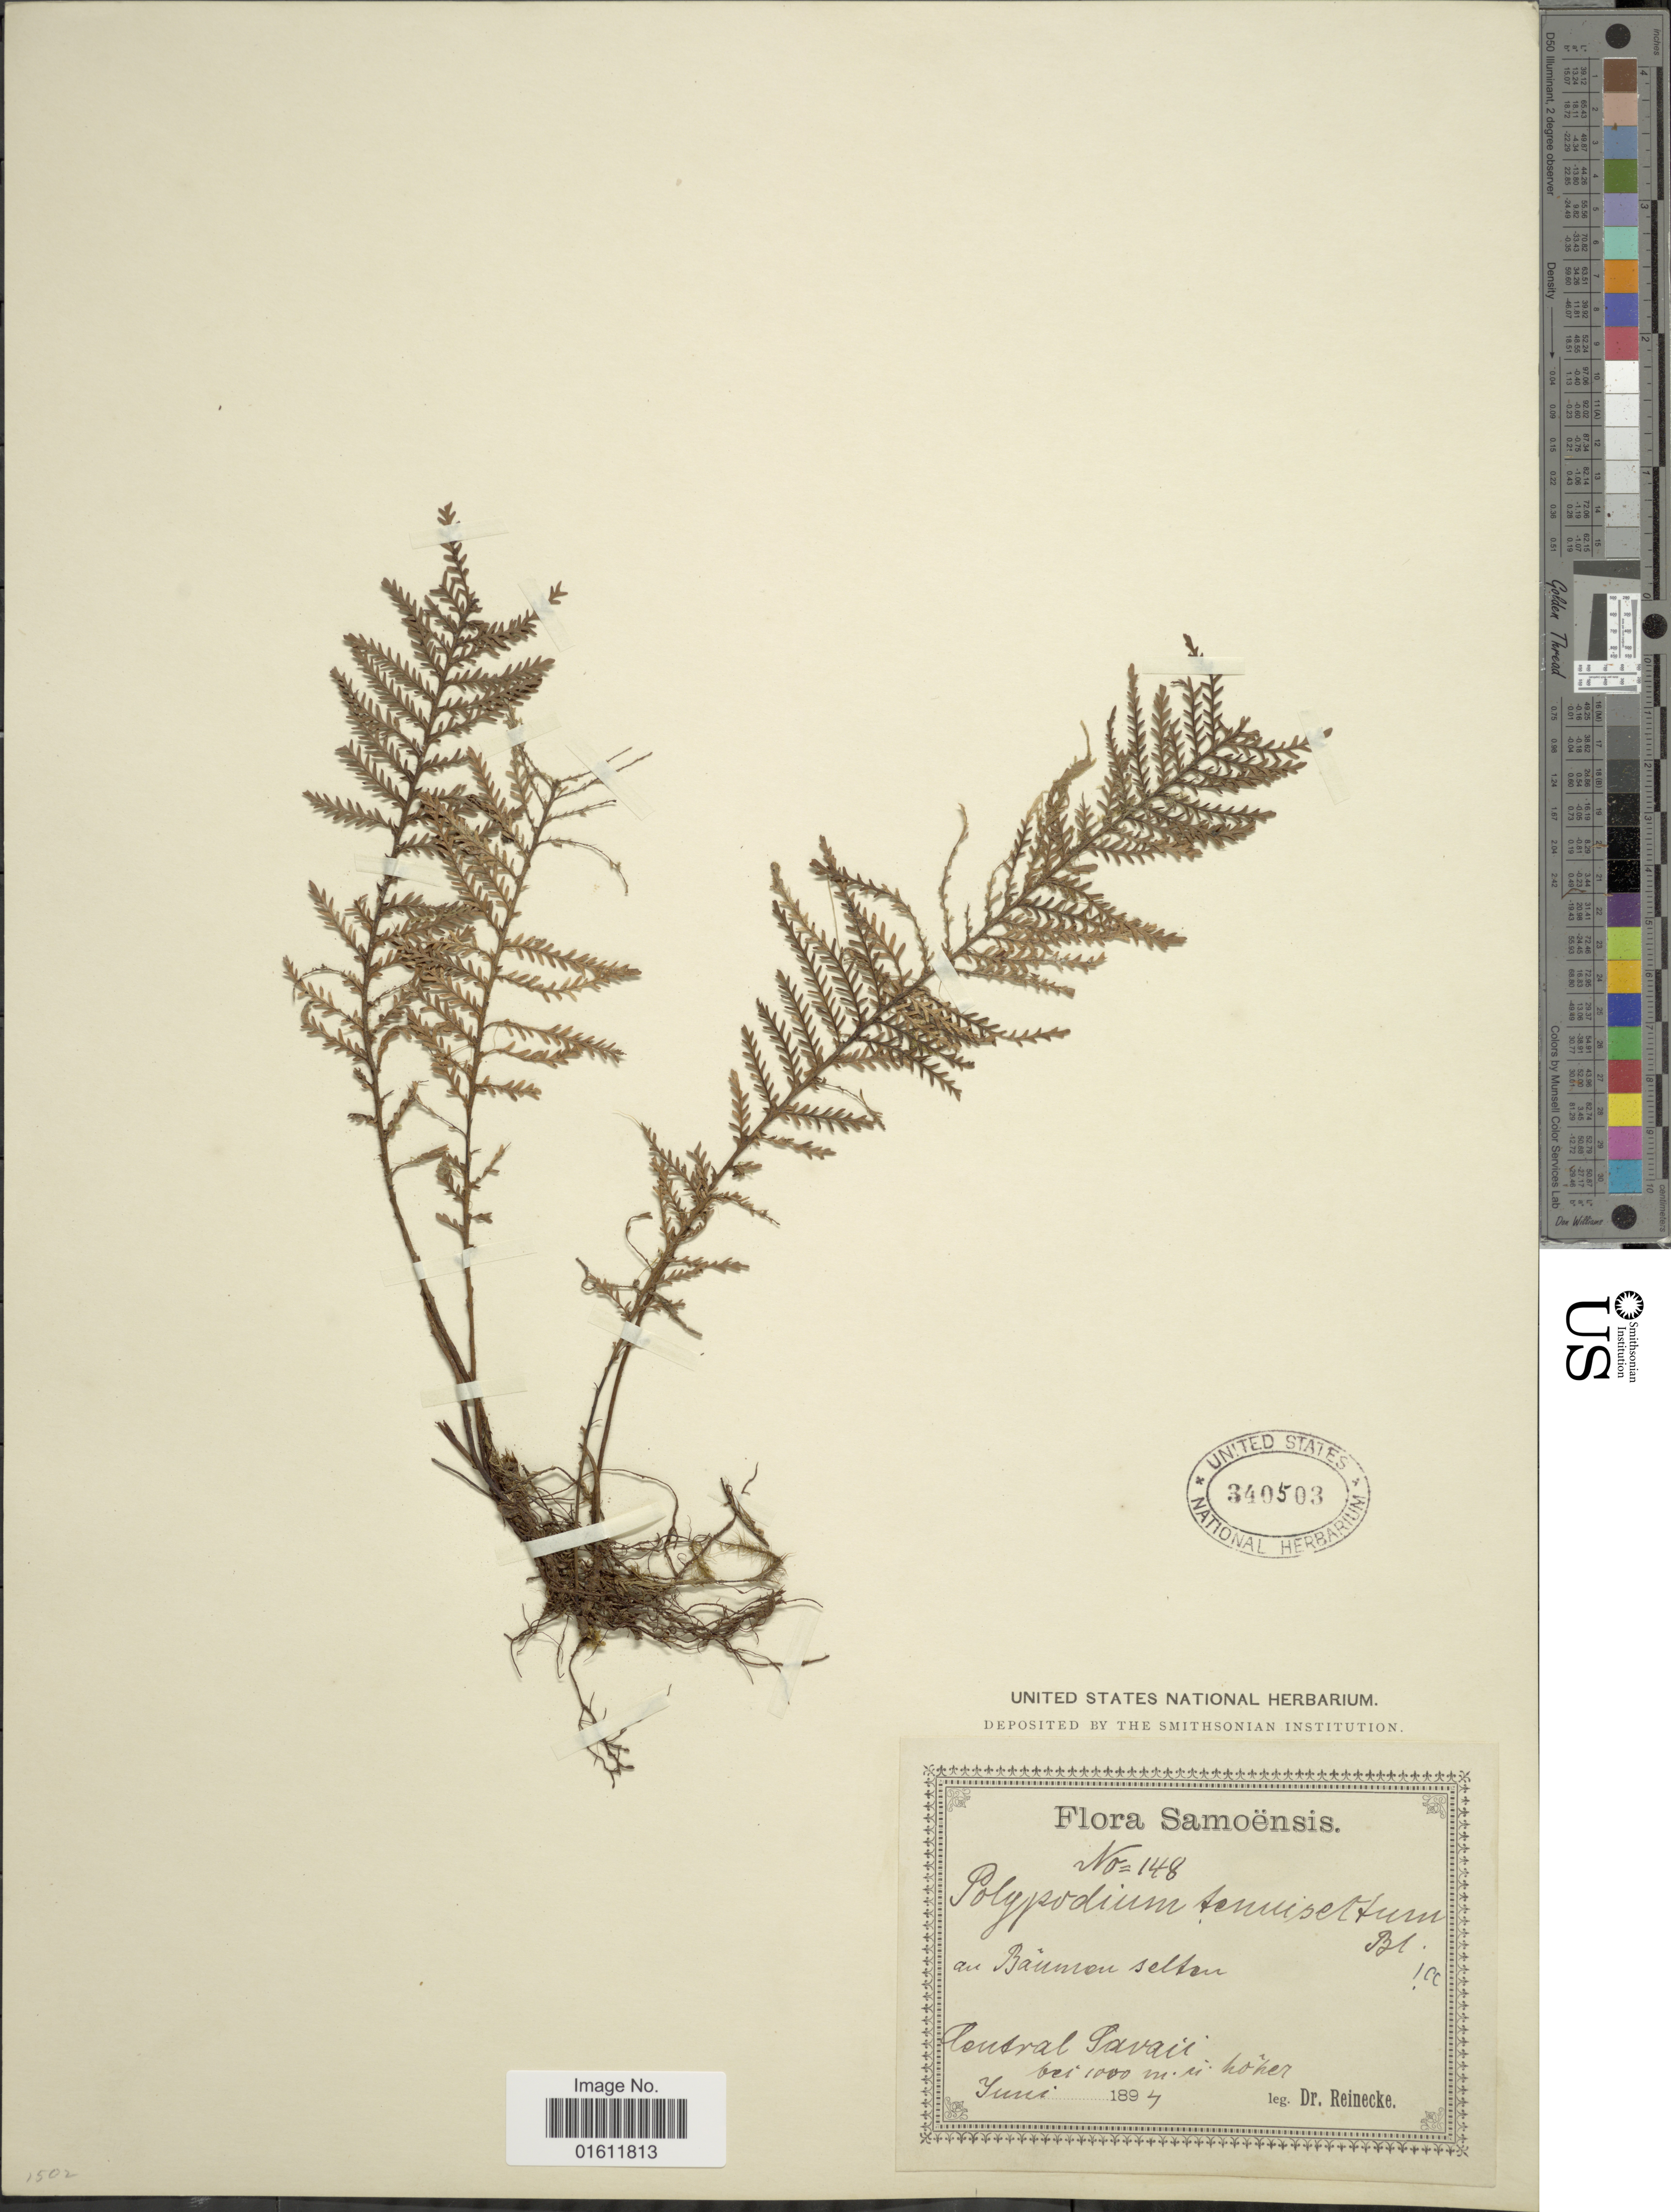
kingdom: Plantae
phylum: Tracheophyta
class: Polypodiopsida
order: Polypodiales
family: Polypodiaceae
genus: Themelium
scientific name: Themelium tenuisectum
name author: (Blume) Parris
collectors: -- Reinecke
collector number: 148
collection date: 1894-06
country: Samoa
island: Savai'i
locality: Central Savaii, au baumon selton. [interpreted]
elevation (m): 1000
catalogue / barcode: US 340503